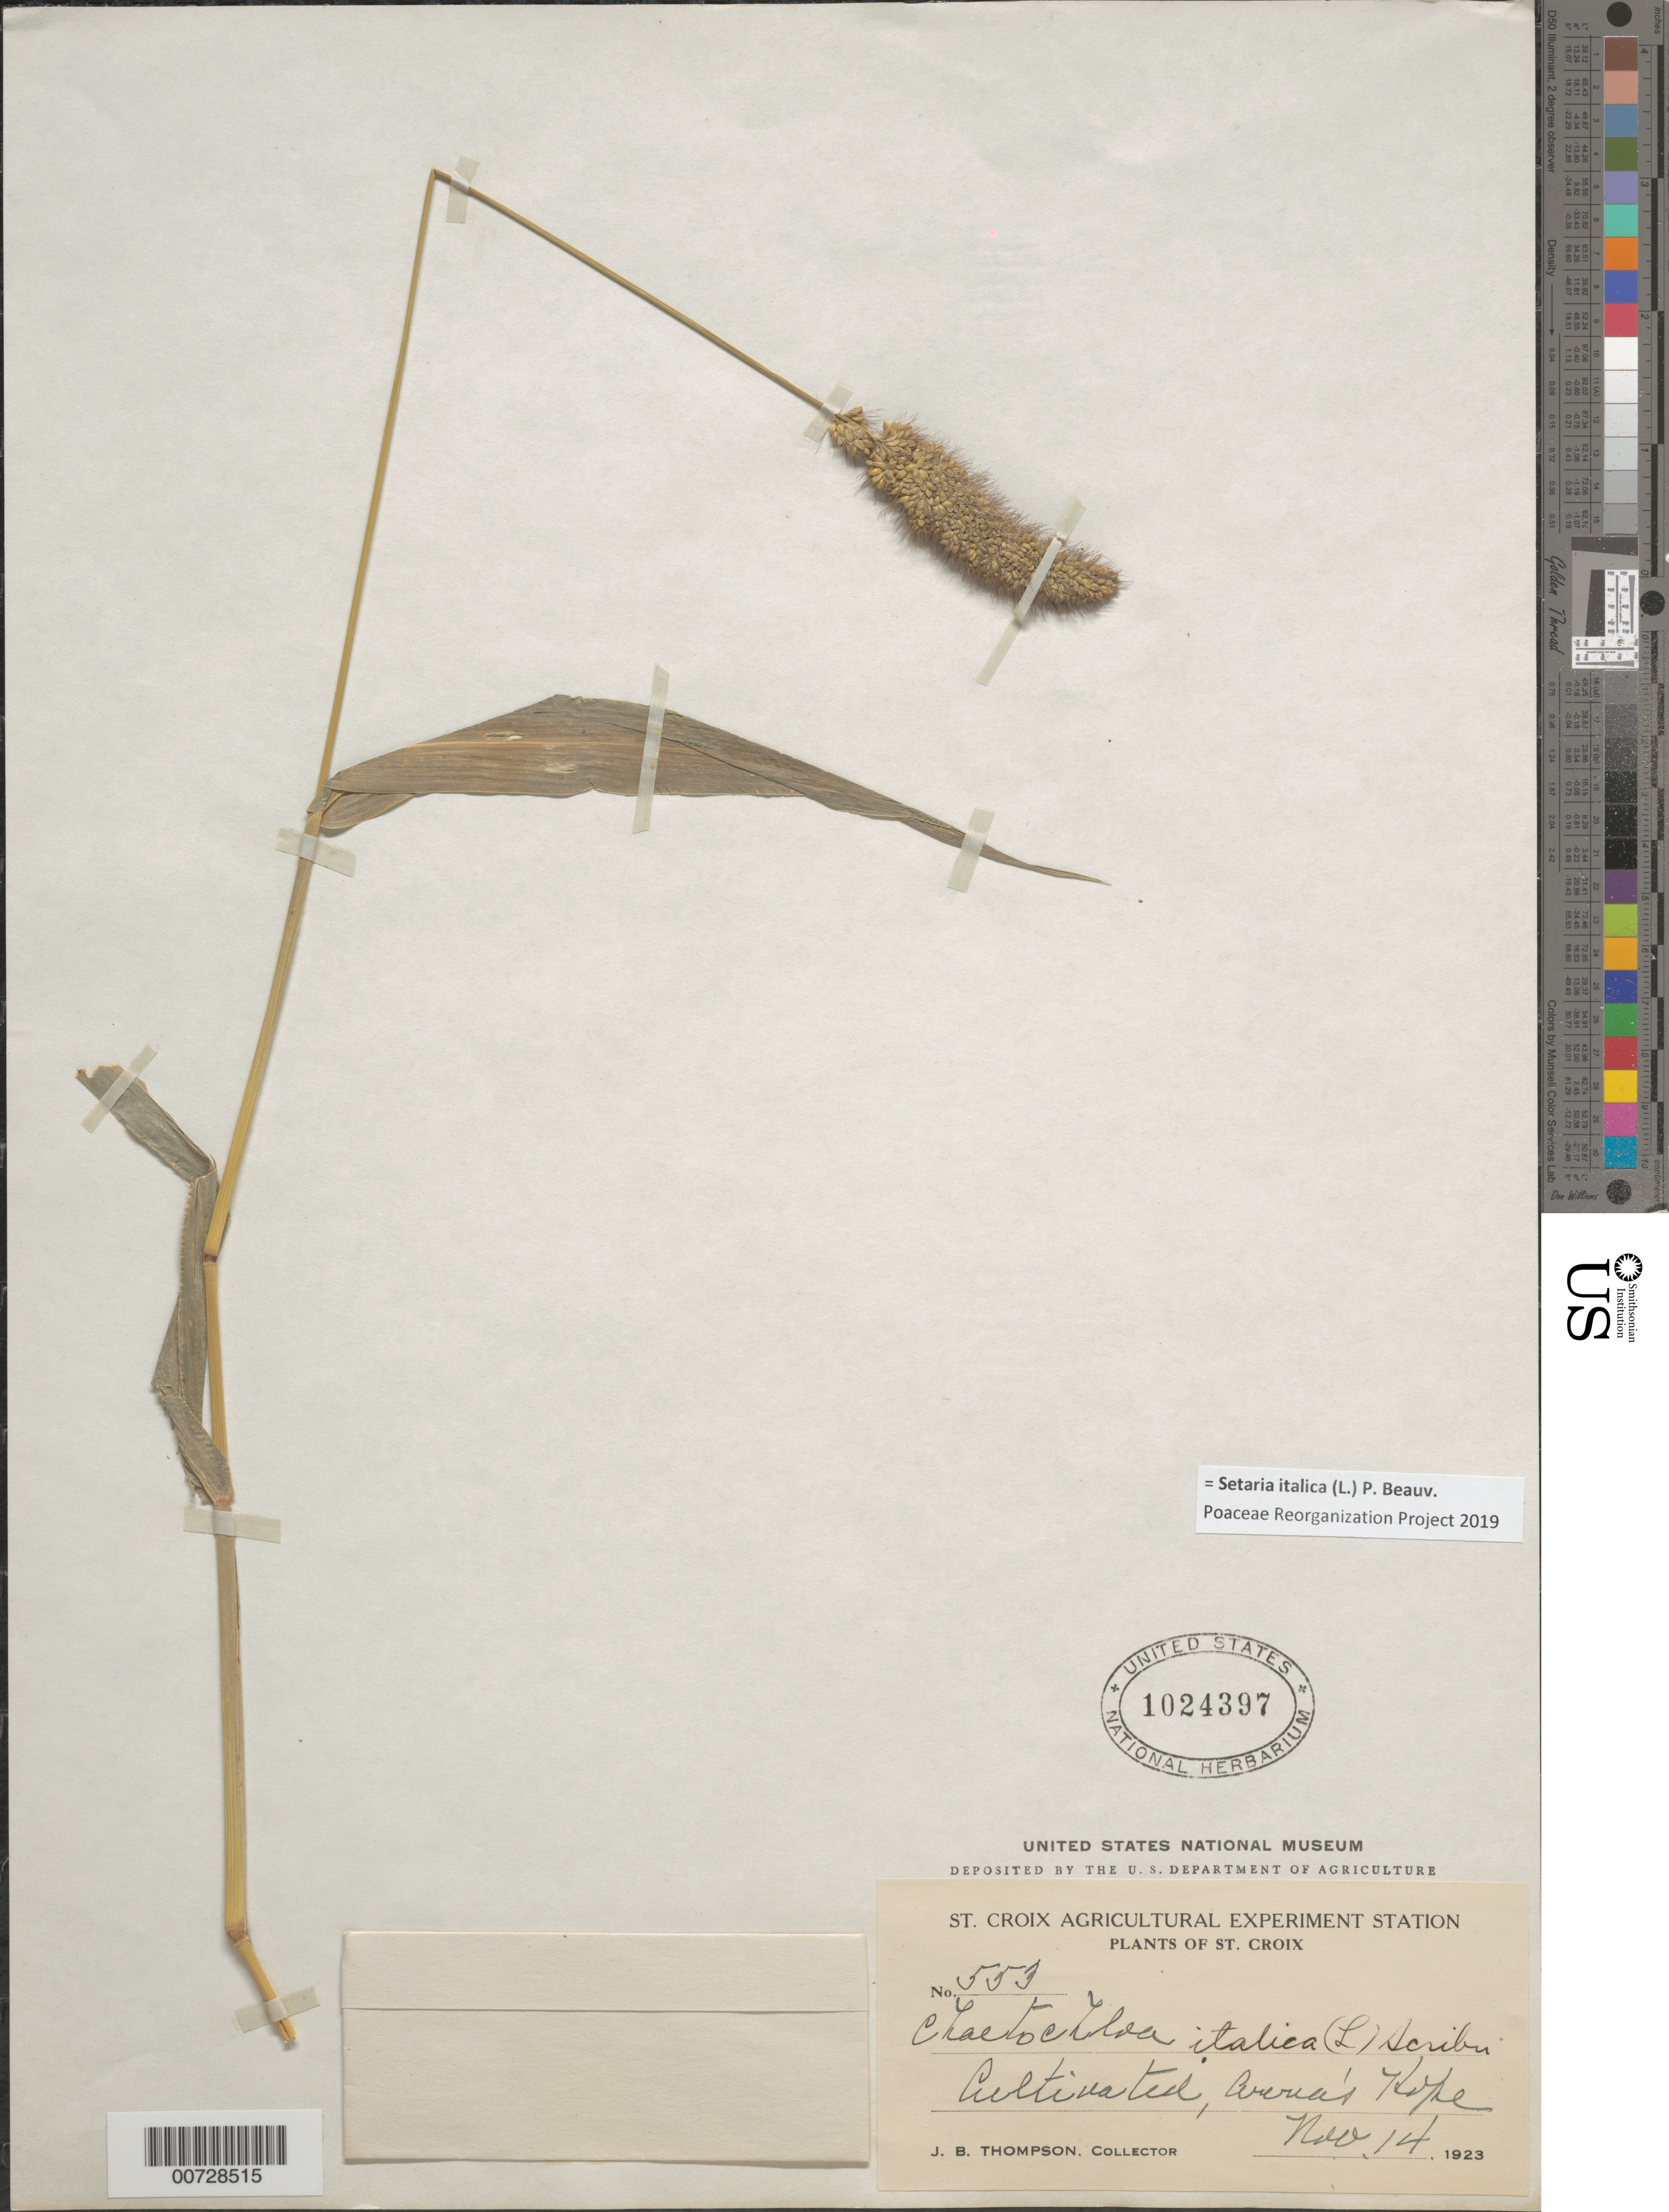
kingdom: Plantae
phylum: Tracheophyta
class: Liliopsida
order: Poales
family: Poaceae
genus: Setaria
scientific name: Setaria italica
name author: (L.) P. Beauv.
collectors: J. B. Thompson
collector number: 553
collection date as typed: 14 Nov 1923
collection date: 1923-11-14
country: U.S. Virgin Islands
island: St. Croix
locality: Anna's Hope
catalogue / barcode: US 1024397